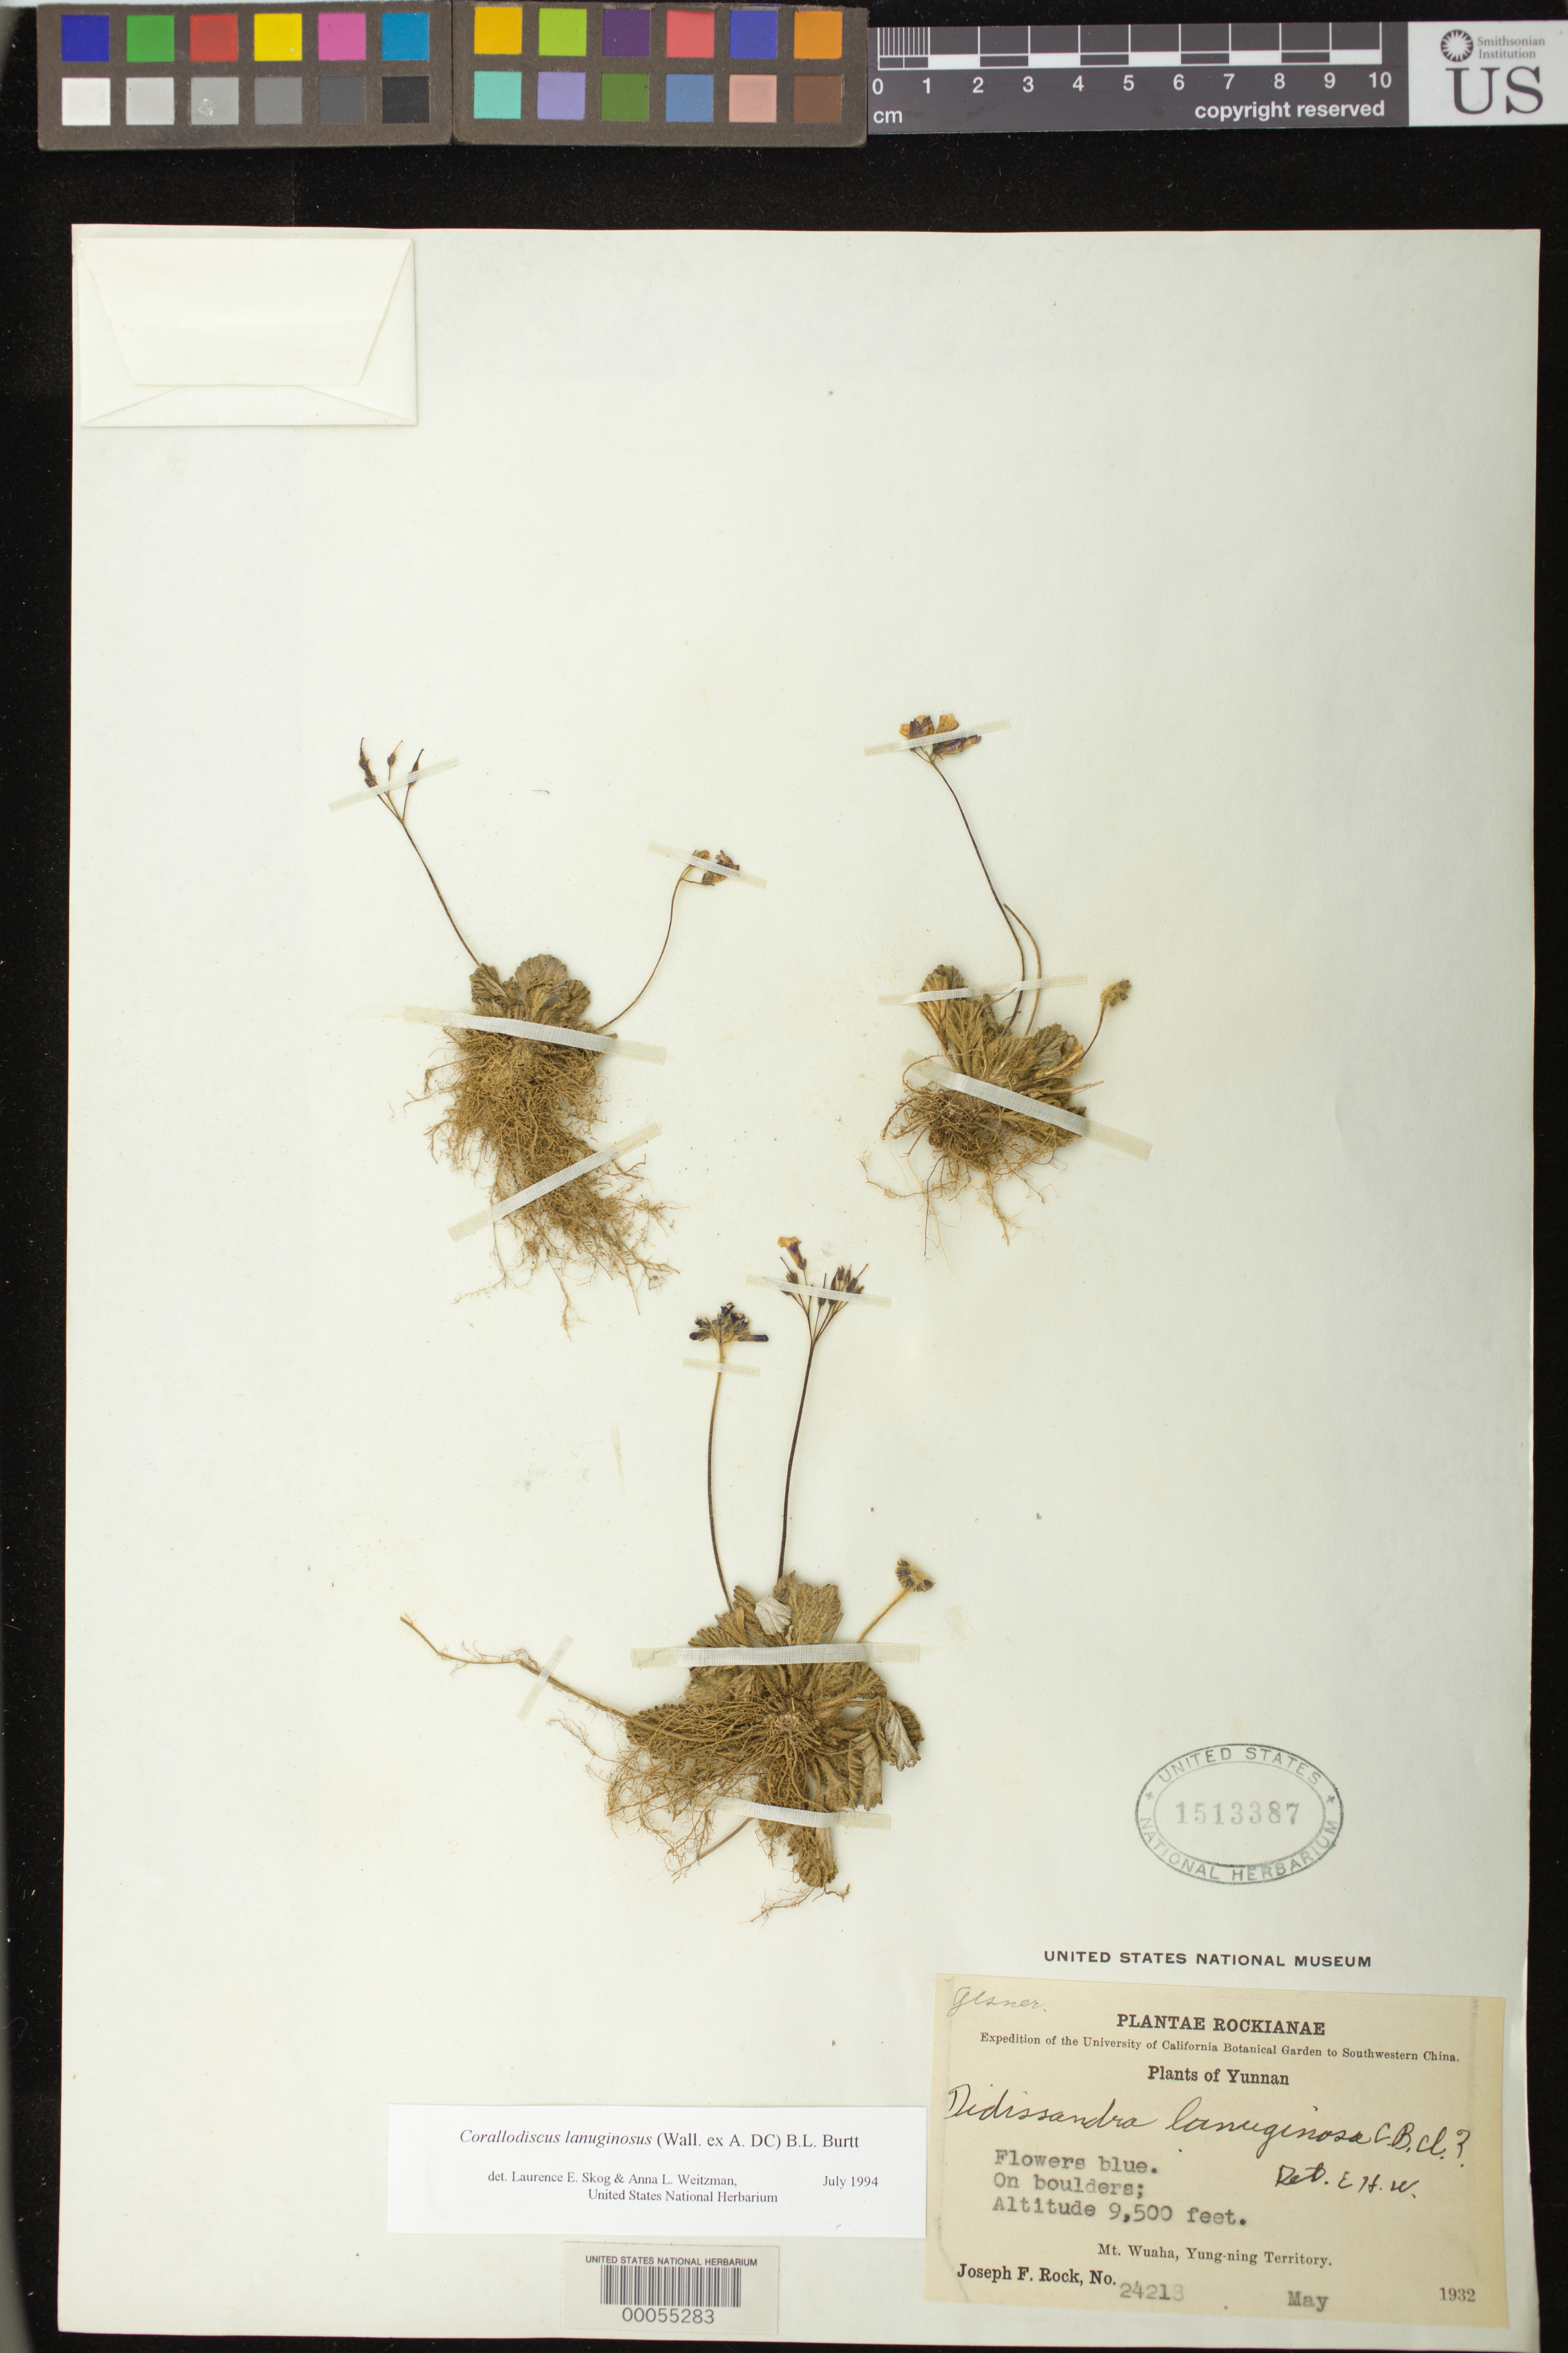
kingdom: Plantae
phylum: Tracheophyta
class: Magnoliopsida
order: Lamiales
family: Gesneriaceae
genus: Corallodiscus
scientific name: Corallodiscus lanuginosus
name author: (Wall. ex R. Br.) B.L. Burtt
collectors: J. F. Rock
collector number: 24218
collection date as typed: May 1932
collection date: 1932-05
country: China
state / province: Yunnan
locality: Mount wuaha, yung-ning territory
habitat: On boulders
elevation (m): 2896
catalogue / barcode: US 1513387